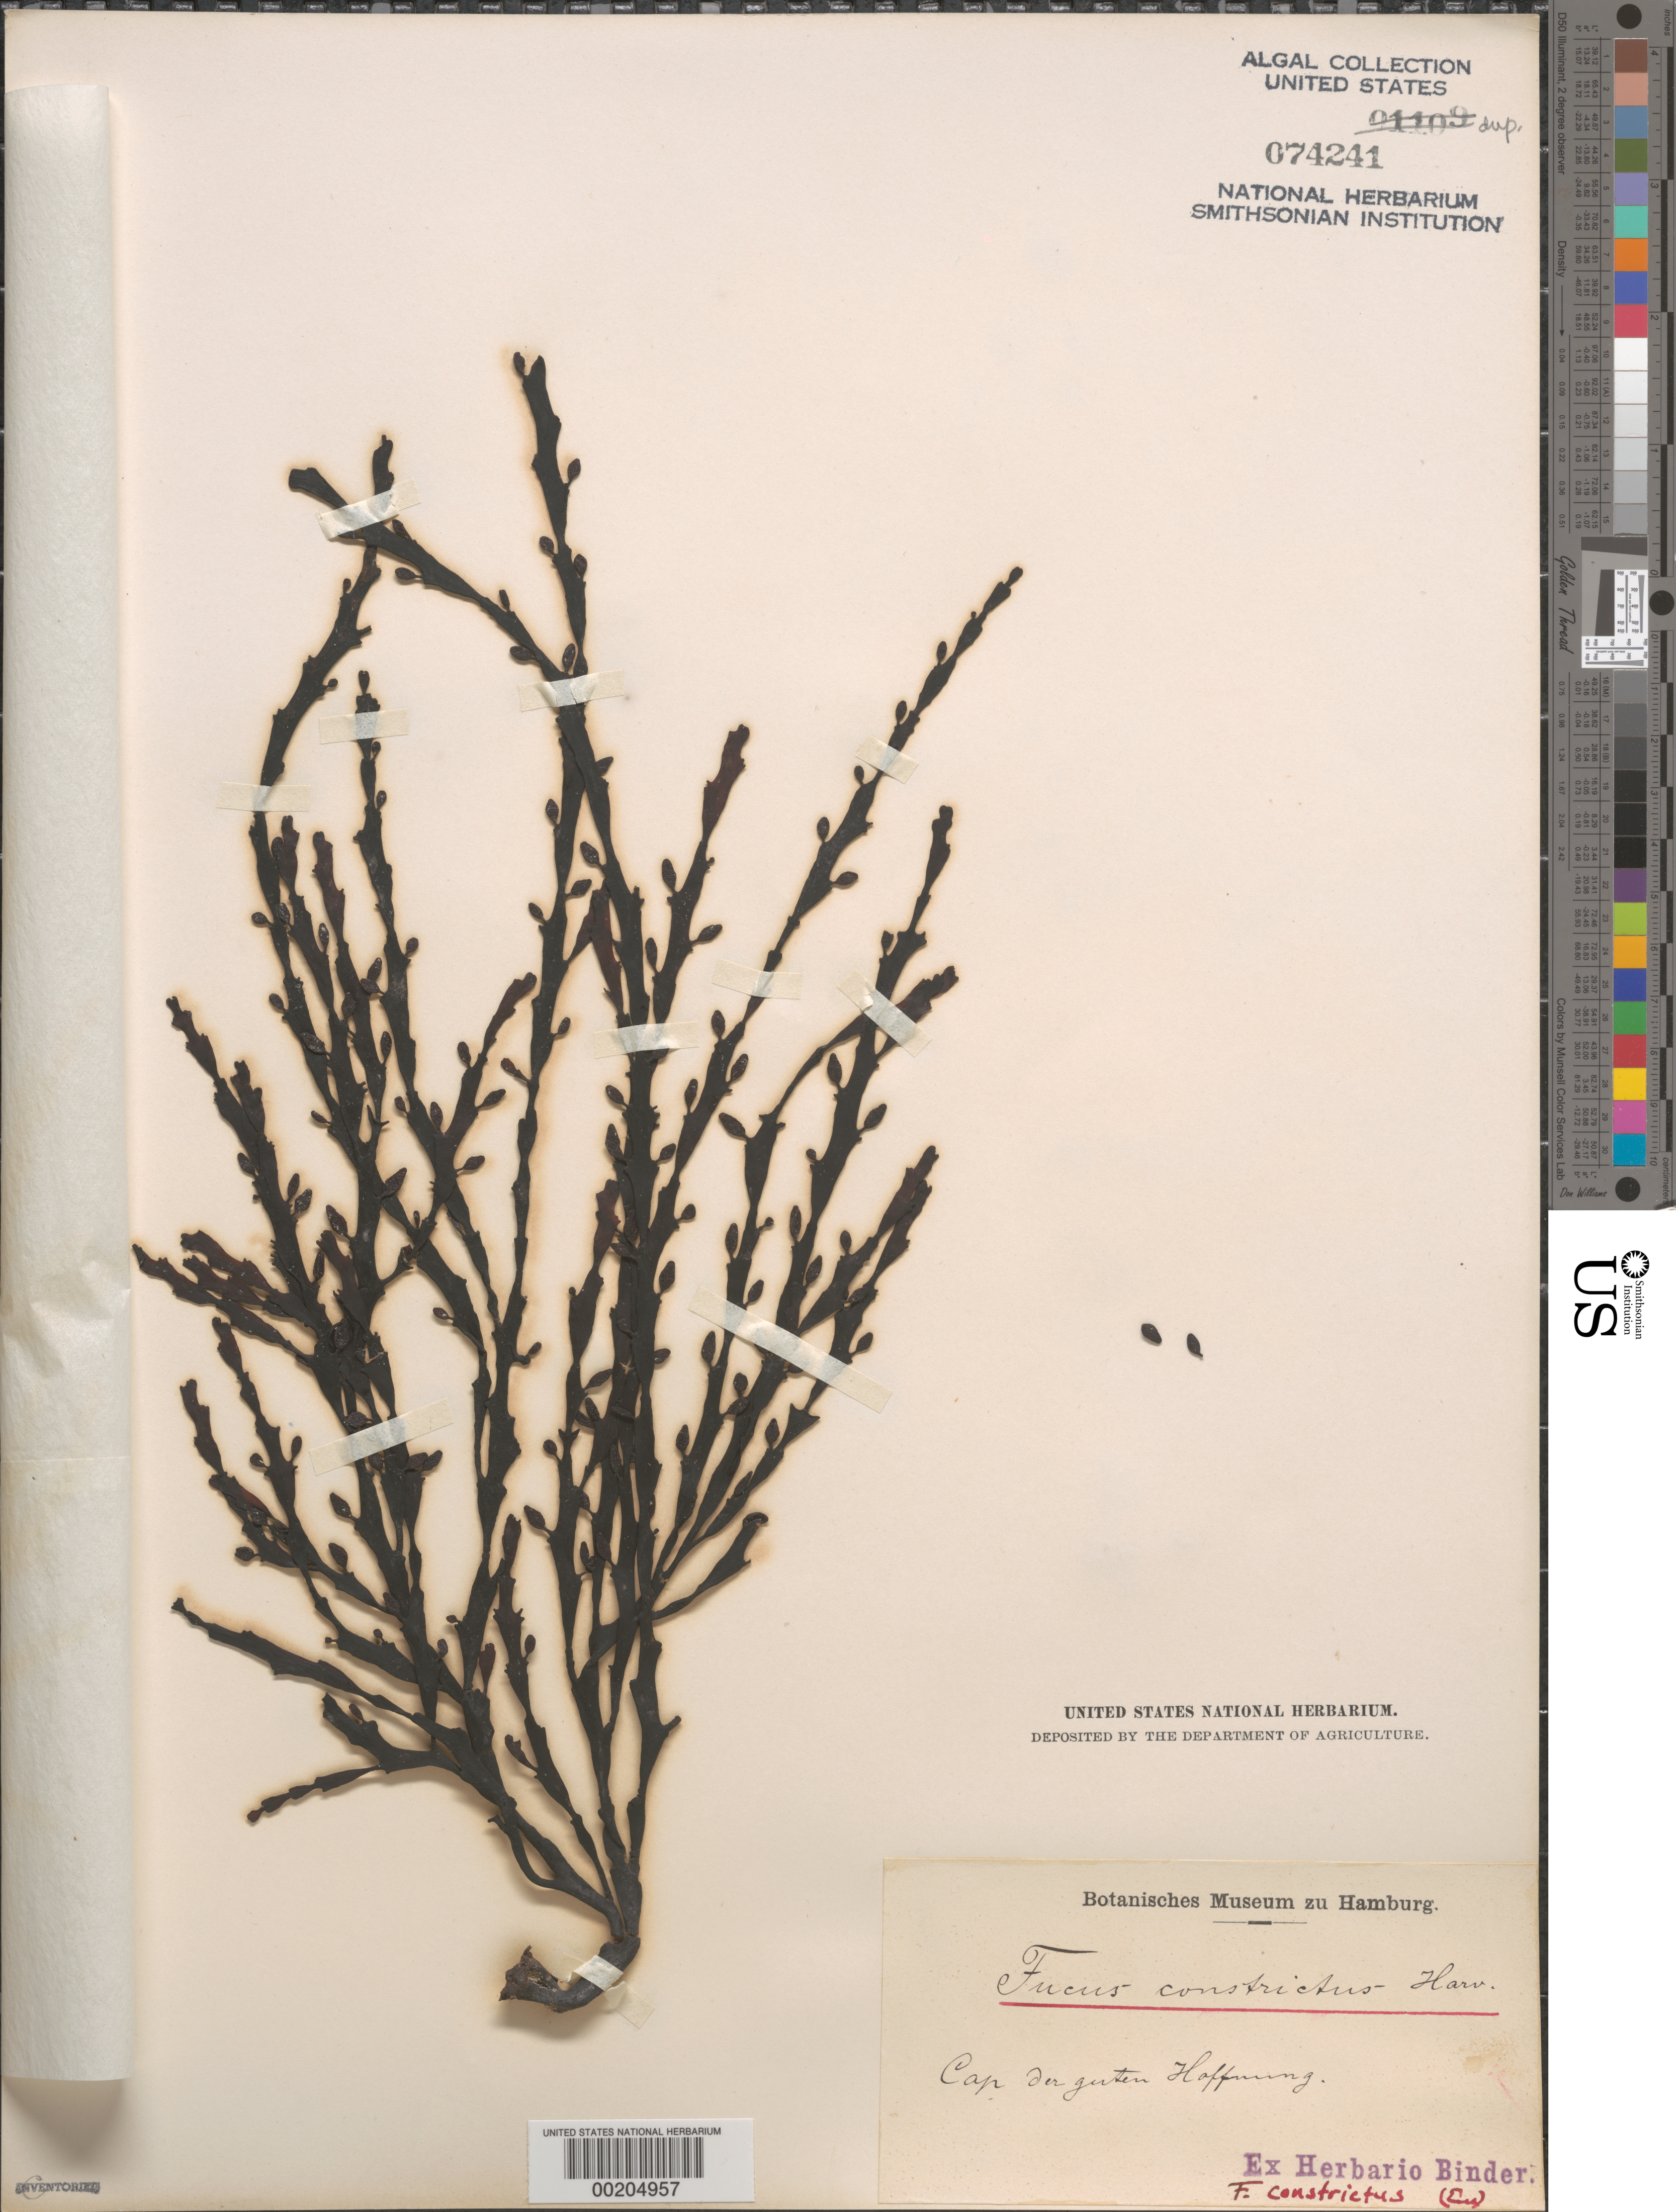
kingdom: Chromista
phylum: Ochrophyta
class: Phaeophyceae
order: Fucales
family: Sargassaceae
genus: Axillariella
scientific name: Axillariella constricta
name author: (Kütz.) E. Gruber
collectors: F. Binder (herbarium)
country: South Africa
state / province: Western Cape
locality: Cape of Good Hope (Cap der guten Hoffnung)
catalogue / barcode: US 74241